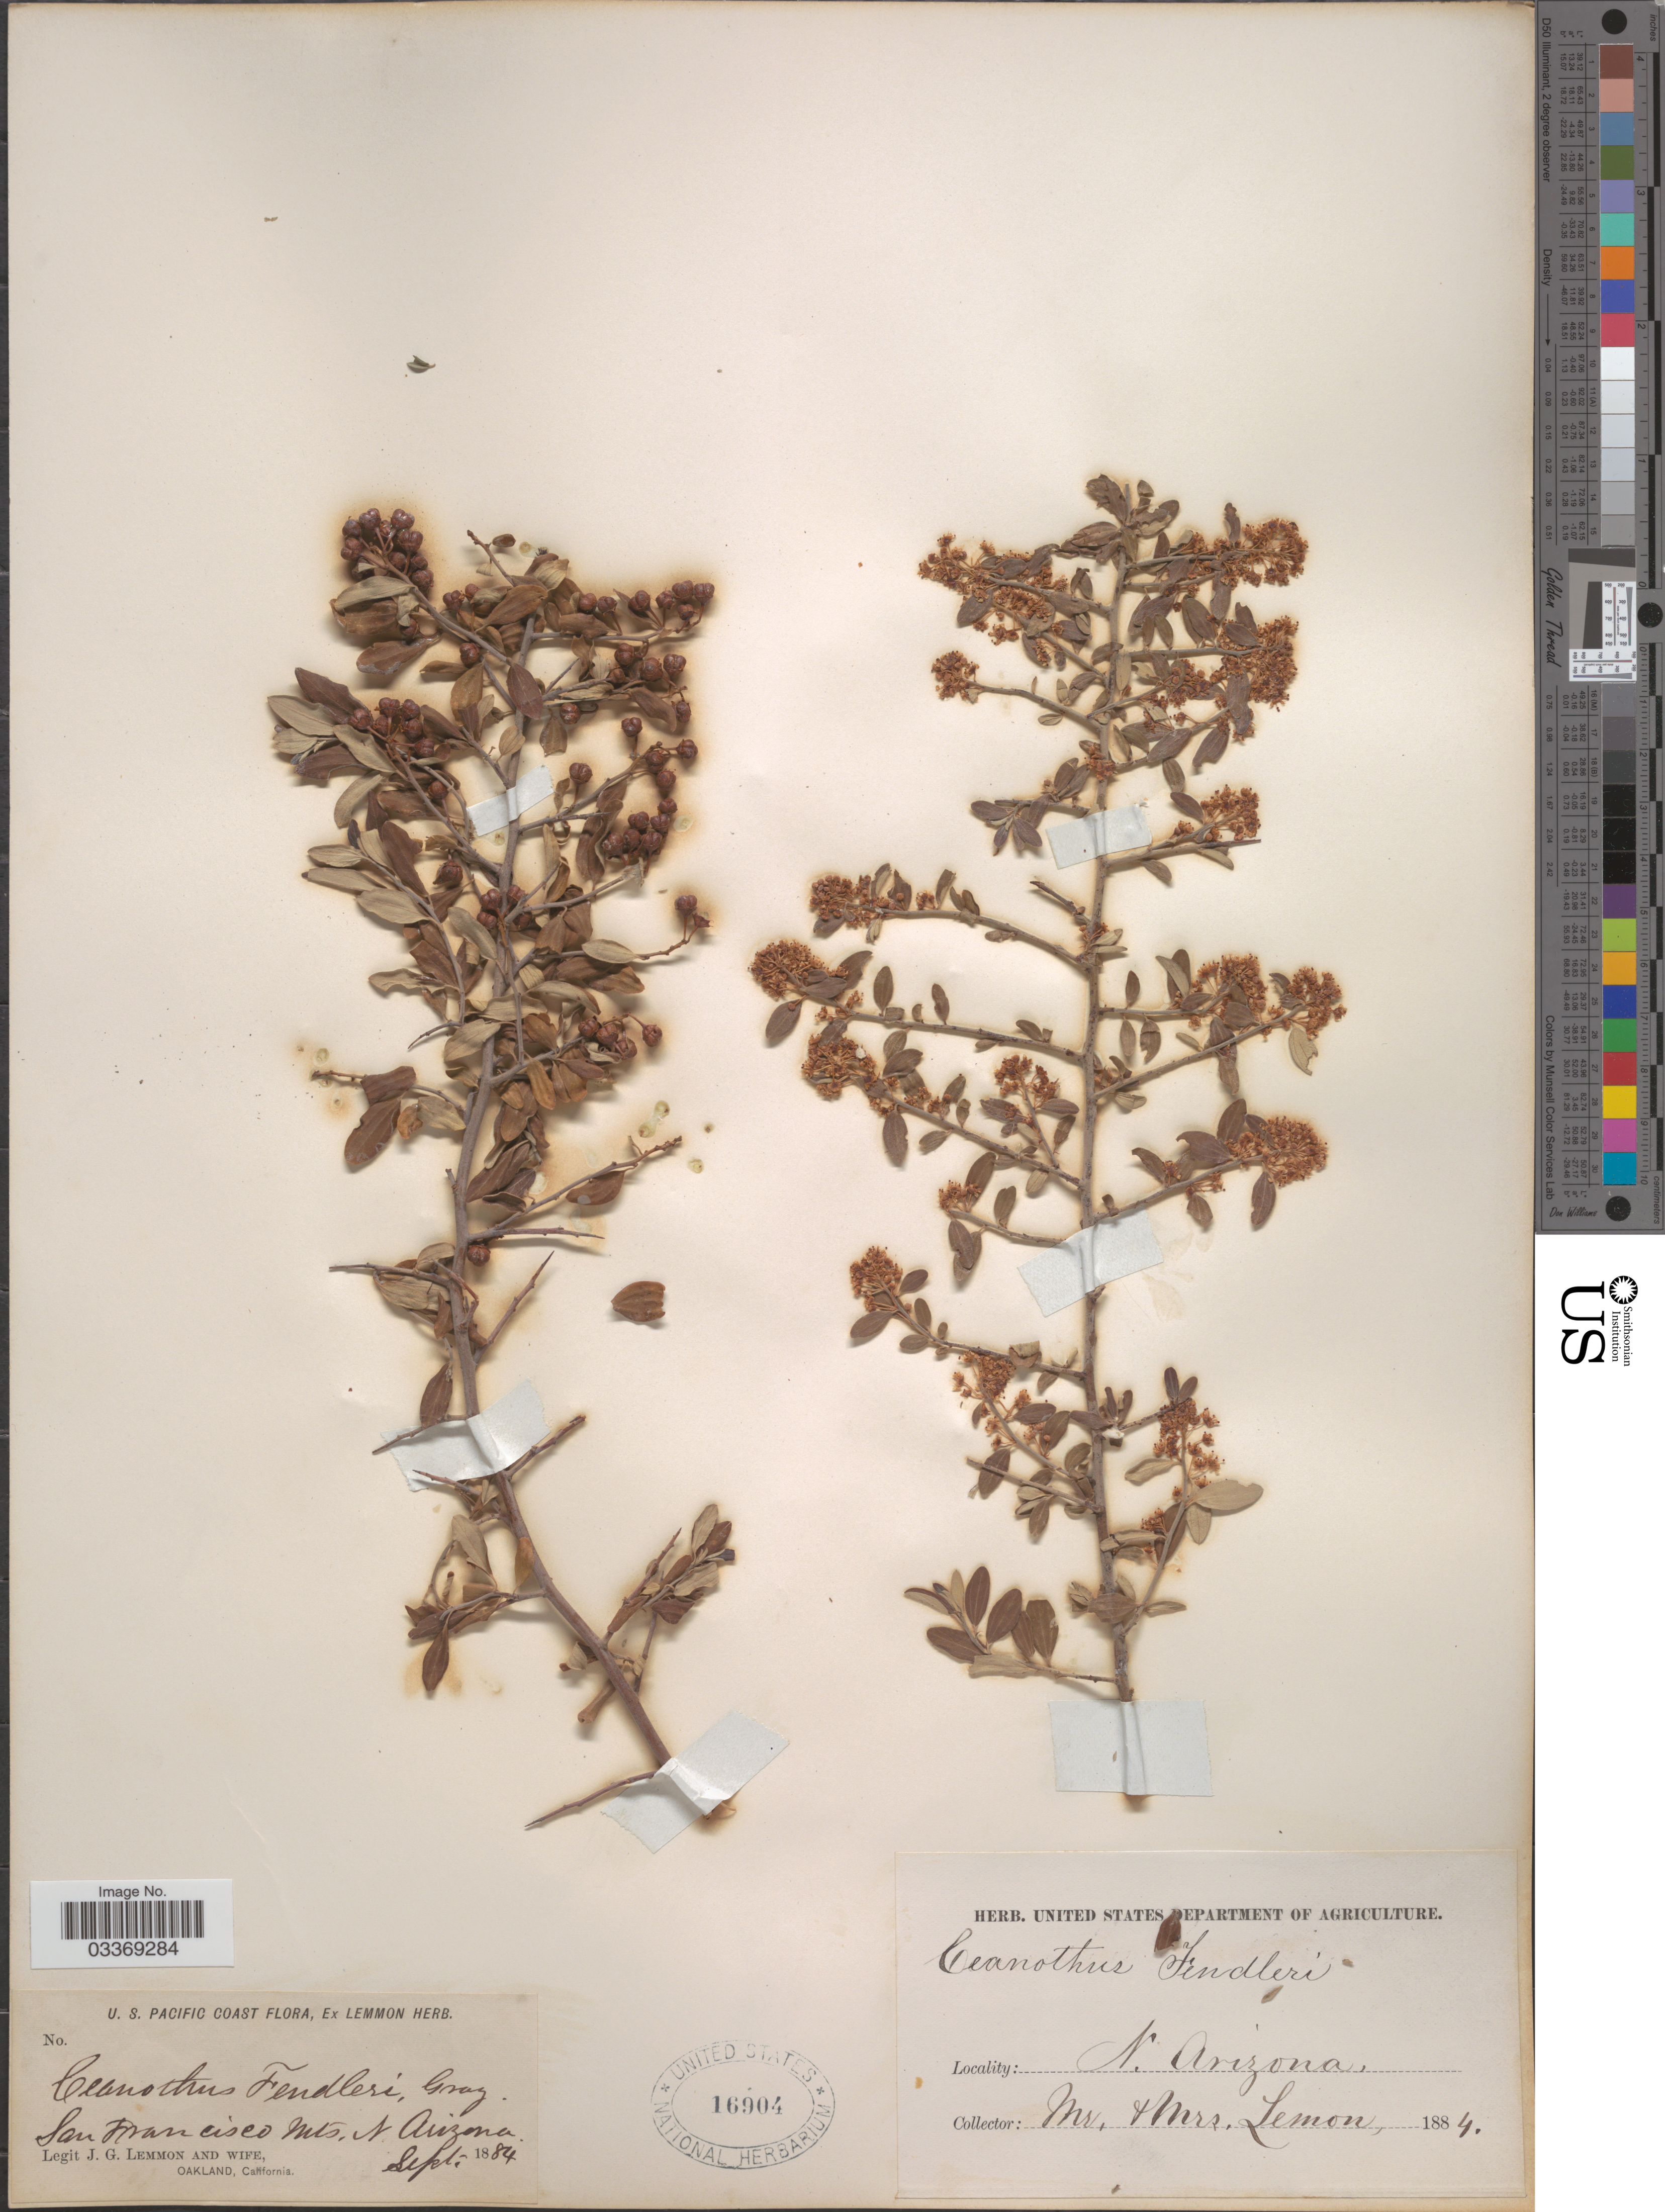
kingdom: Plantae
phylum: Tracheophyta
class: Magnoliopsida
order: Rosales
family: Rhamnaceae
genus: Ceanothus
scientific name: Ceanothus fendleri var. viridis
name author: A. Gray ex Trel.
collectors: J. Lemmon & Mrs. J. G. Lemmon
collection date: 1884-09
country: United States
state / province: Arizona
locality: U.S. Pacific Coast, San Francisco Mts., N. Arizona.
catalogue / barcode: US 16904